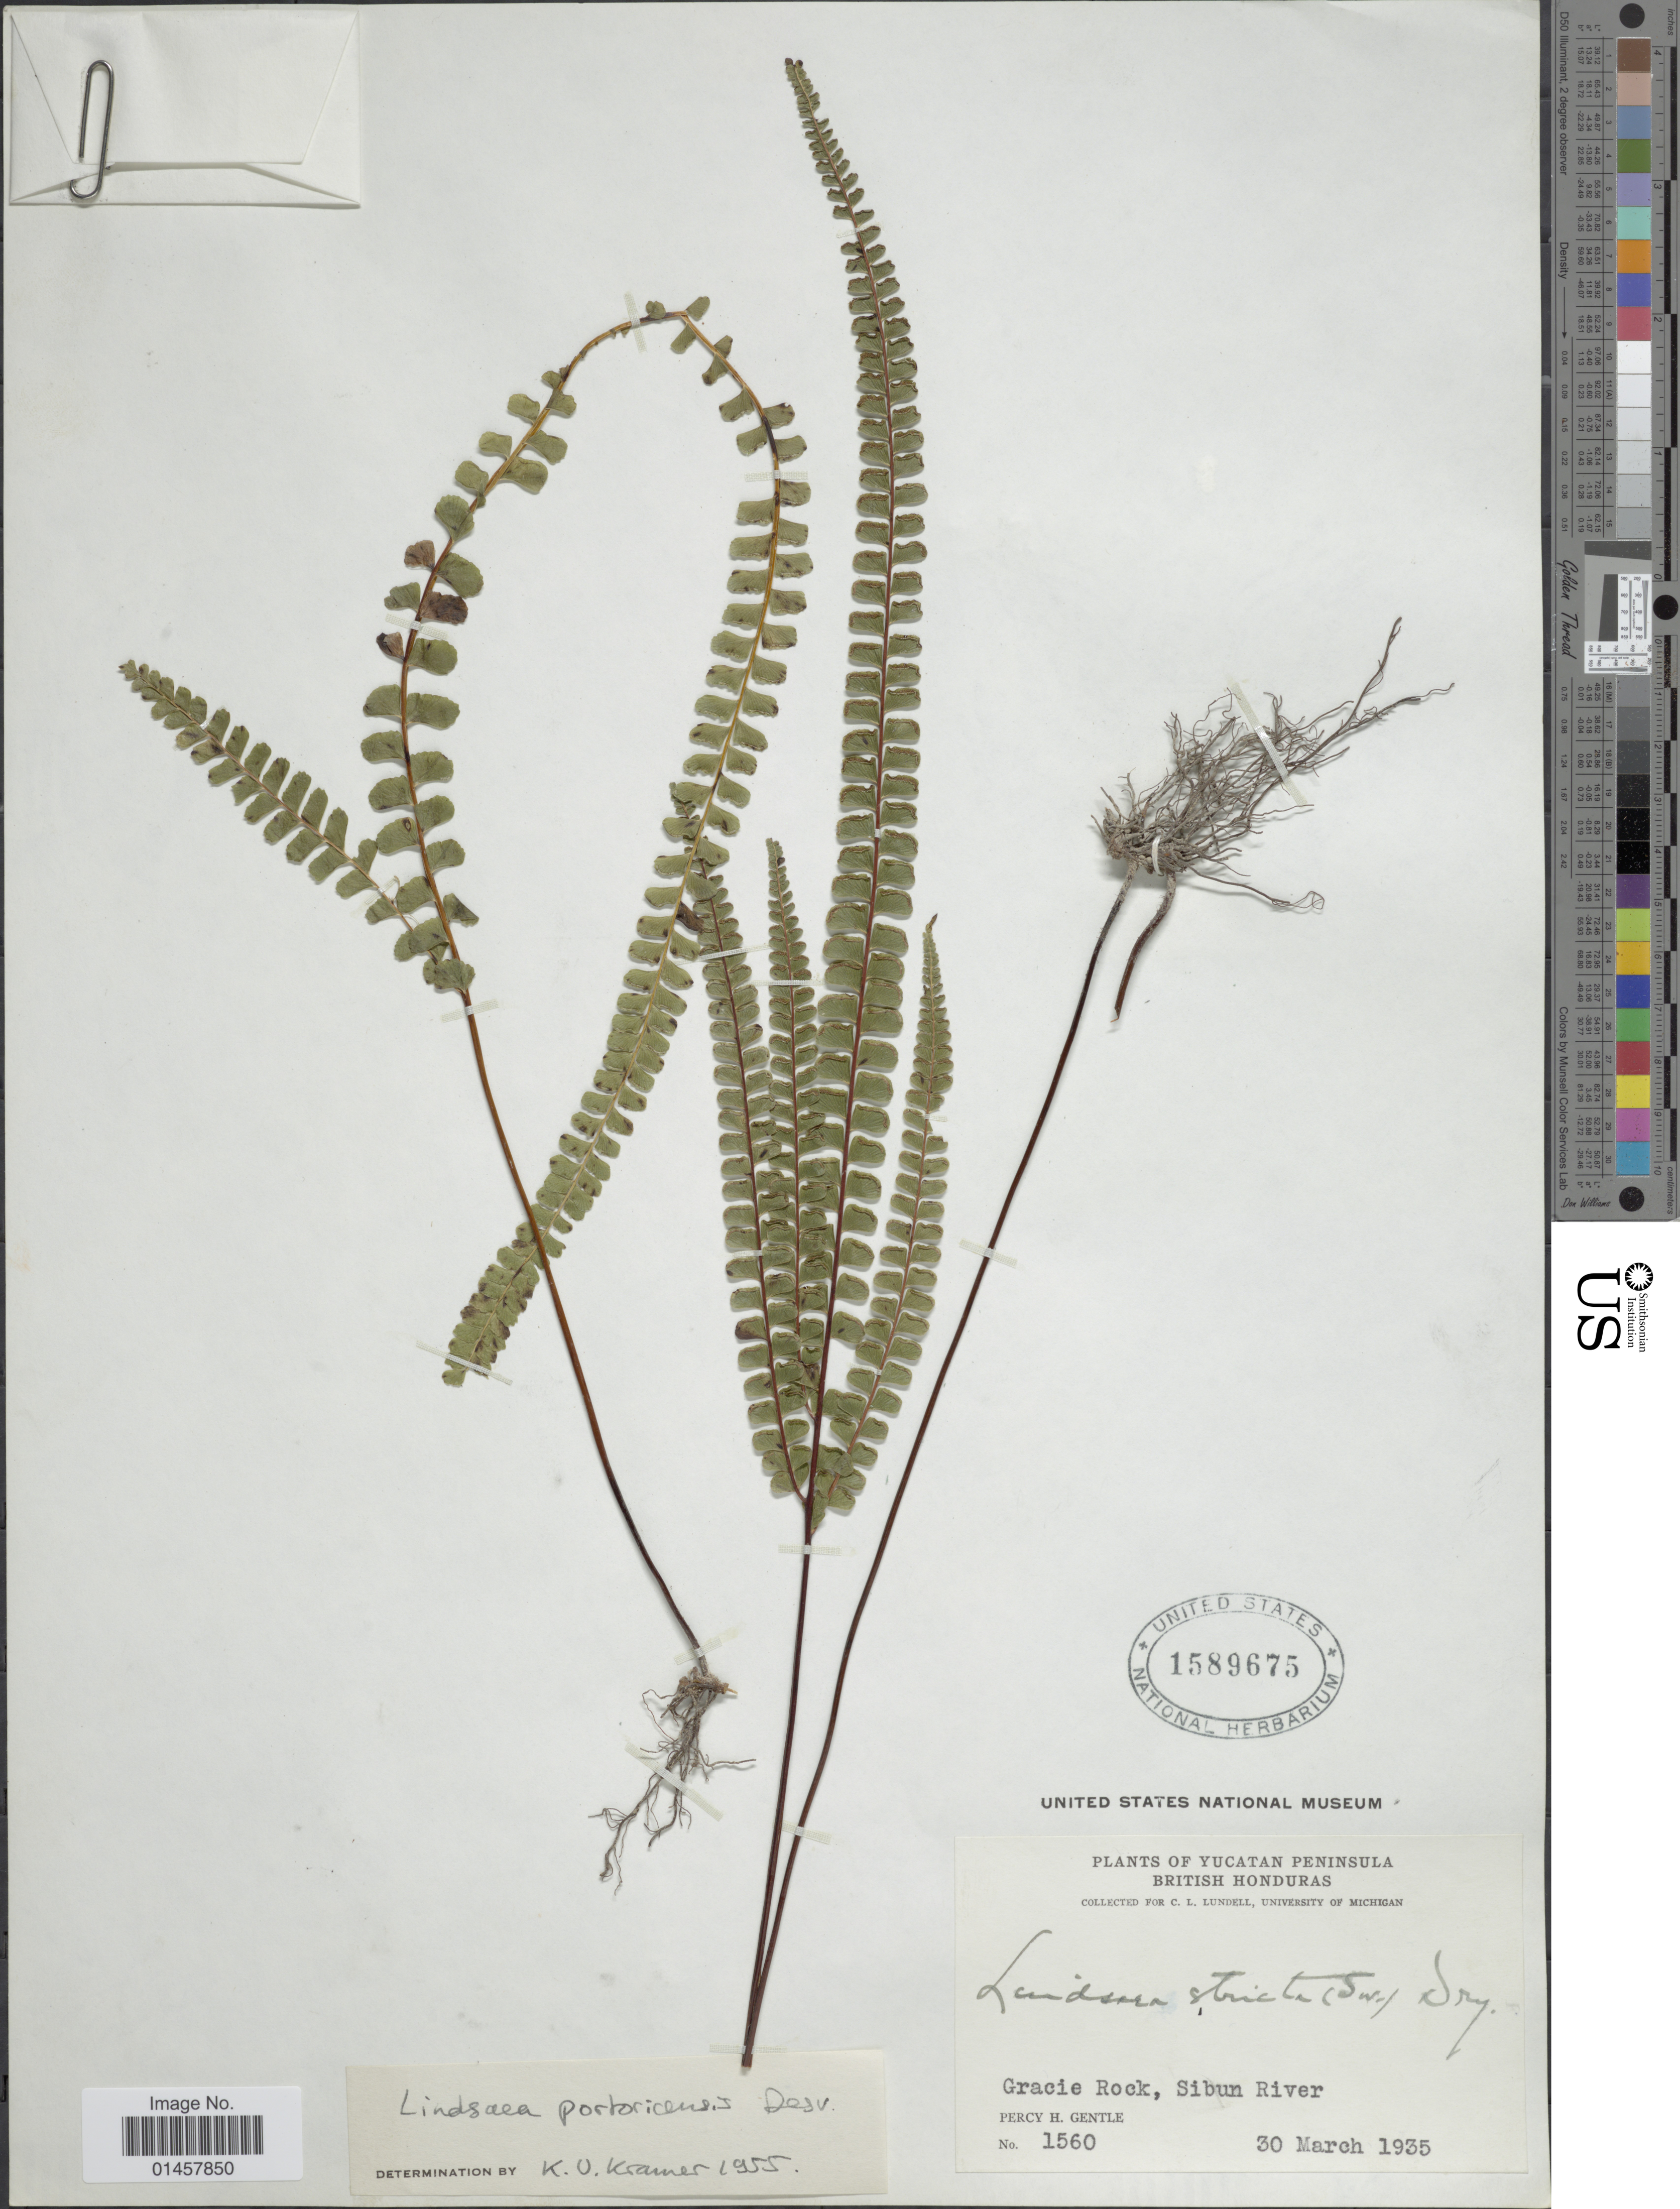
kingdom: Plantae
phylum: Tracheophyta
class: Polypodiopsida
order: Polypodiales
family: Lindsaeaceae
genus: Lindsaea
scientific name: Lindsaea portoricensis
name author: Desv.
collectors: P. H. Gentle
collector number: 1560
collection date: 1935-03-30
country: Belize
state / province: Belize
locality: Yucatan Peninsula, British Honduras, Gracie Rock, Sibun River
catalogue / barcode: US 1589675